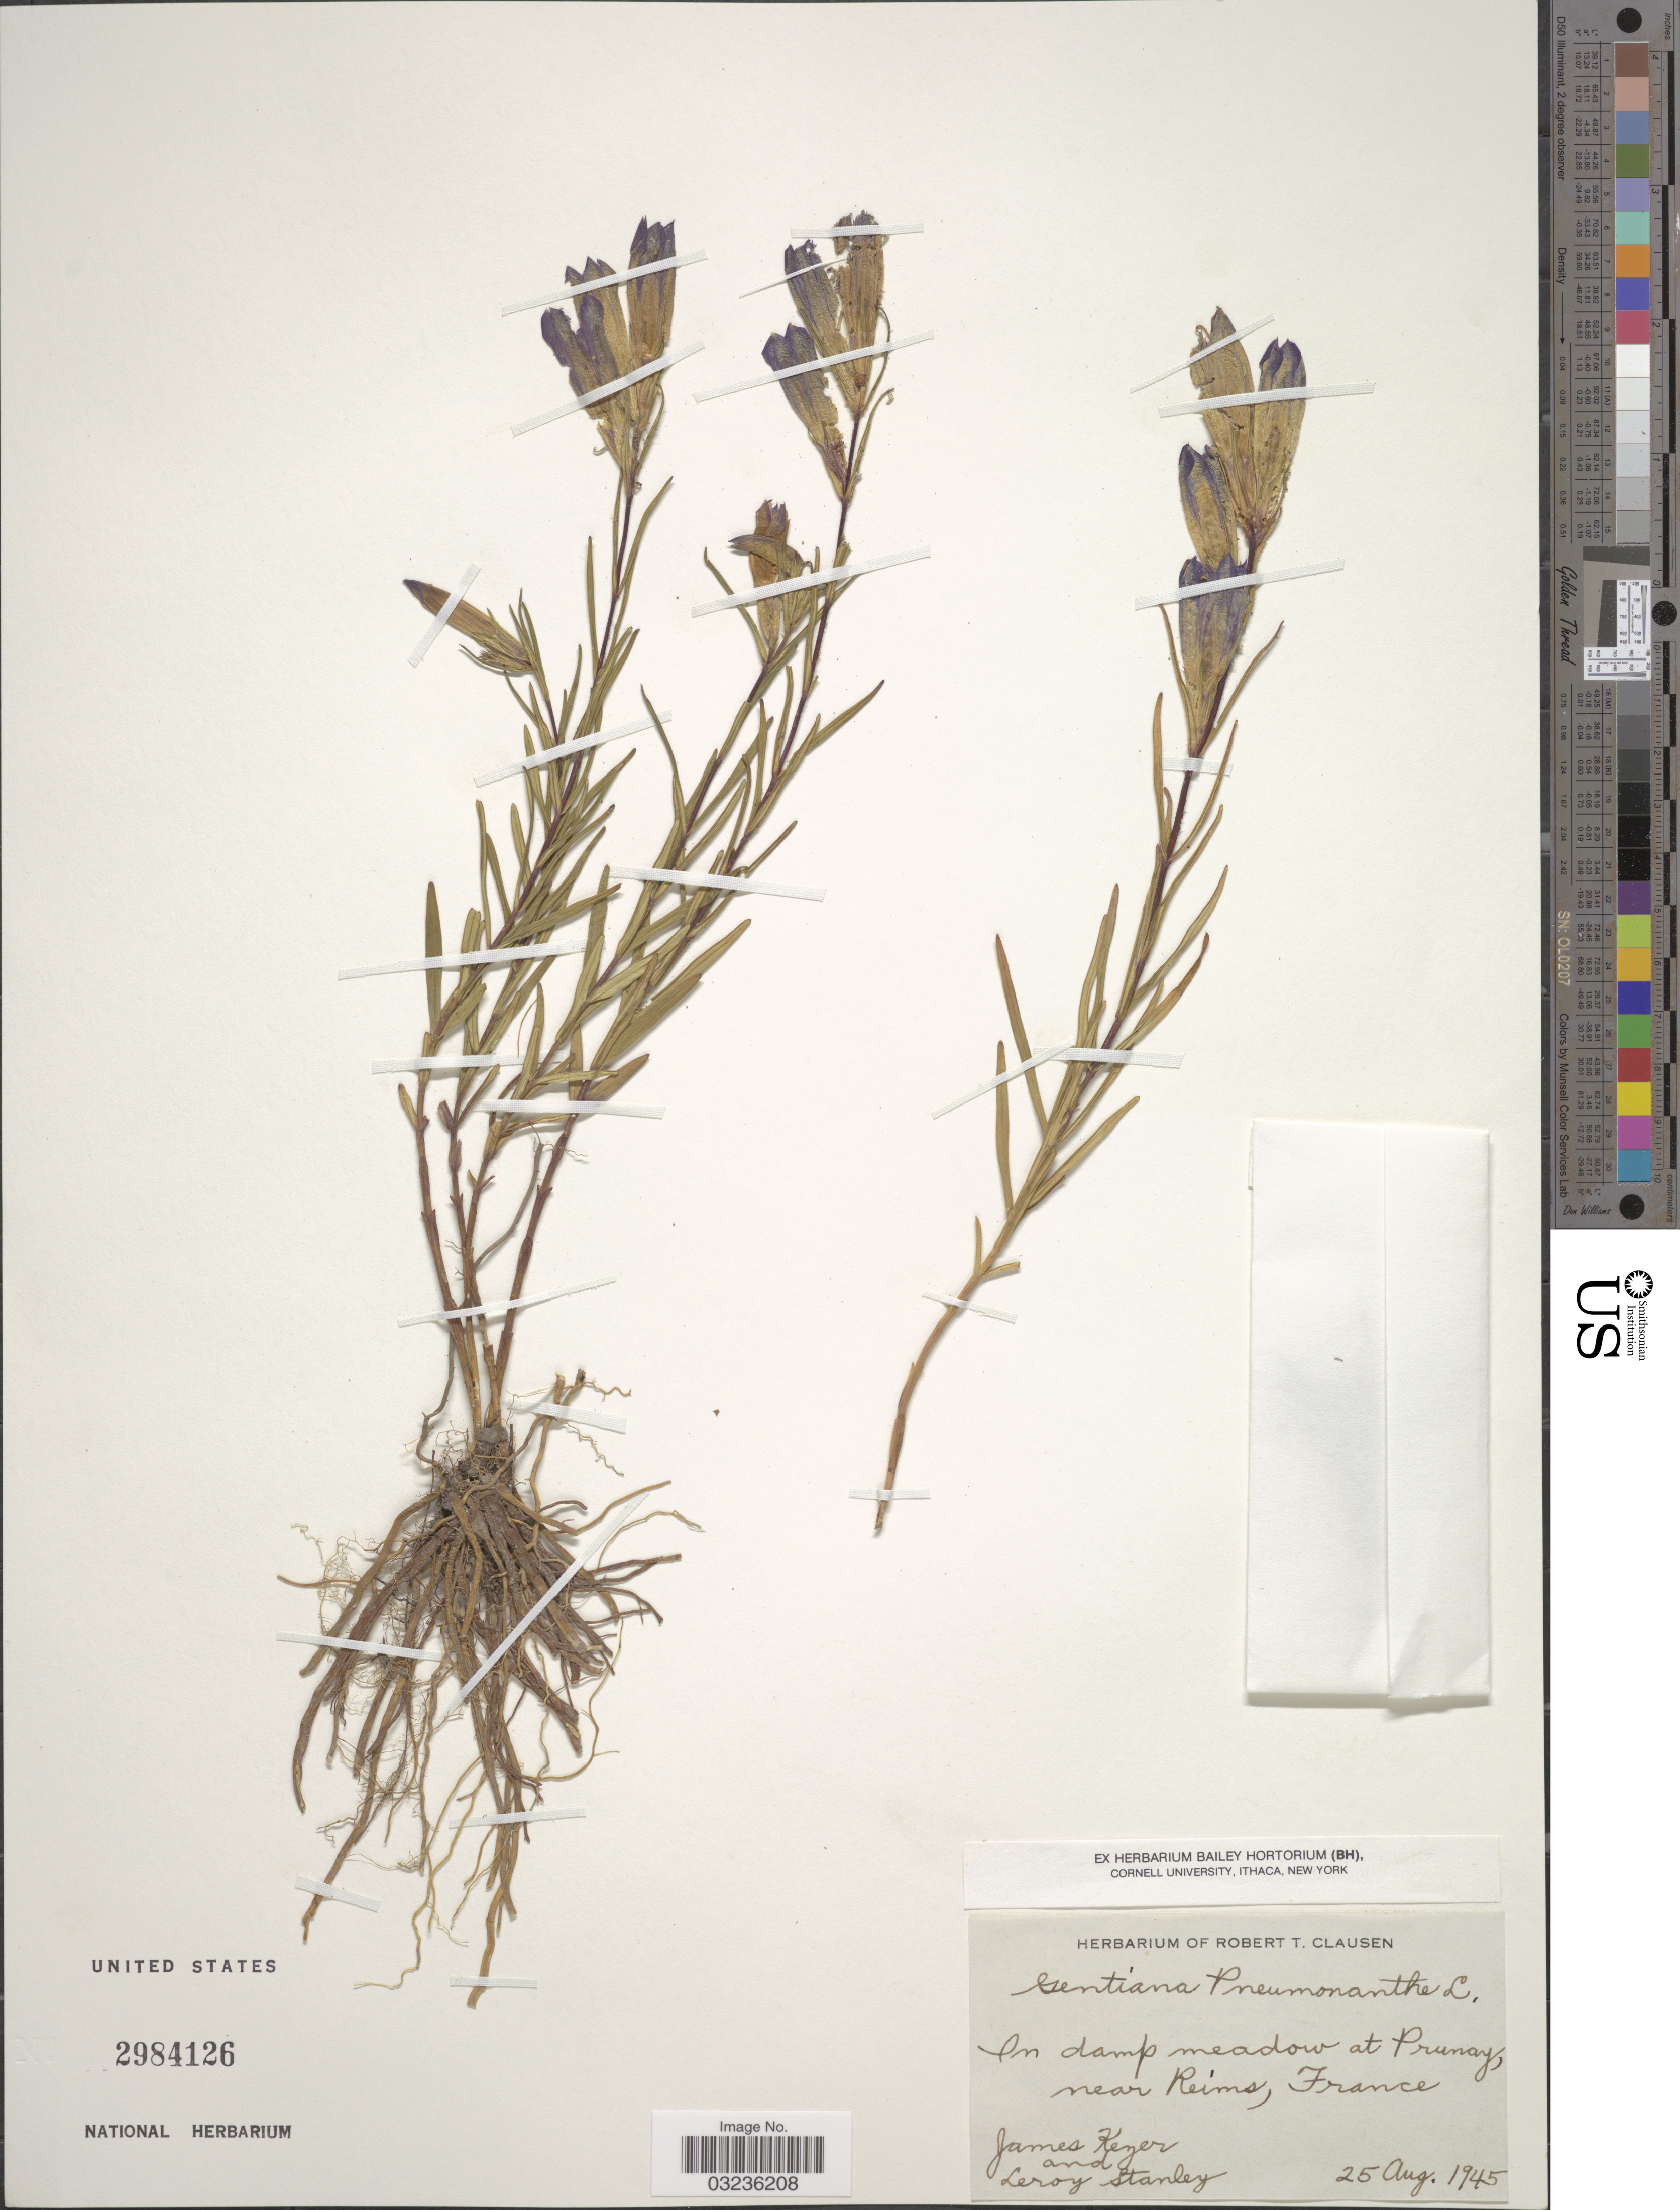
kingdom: Plantae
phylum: Tracheophyta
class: Magnoliopsida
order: Gentianales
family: Gentianaceae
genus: Gentiana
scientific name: Gentiana pneumonanthe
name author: L.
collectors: J. Kezer & L. Stanley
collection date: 1945-08-25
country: France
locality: In damp meadow at Prunay, near Reims, France.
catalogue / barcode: US 2984126